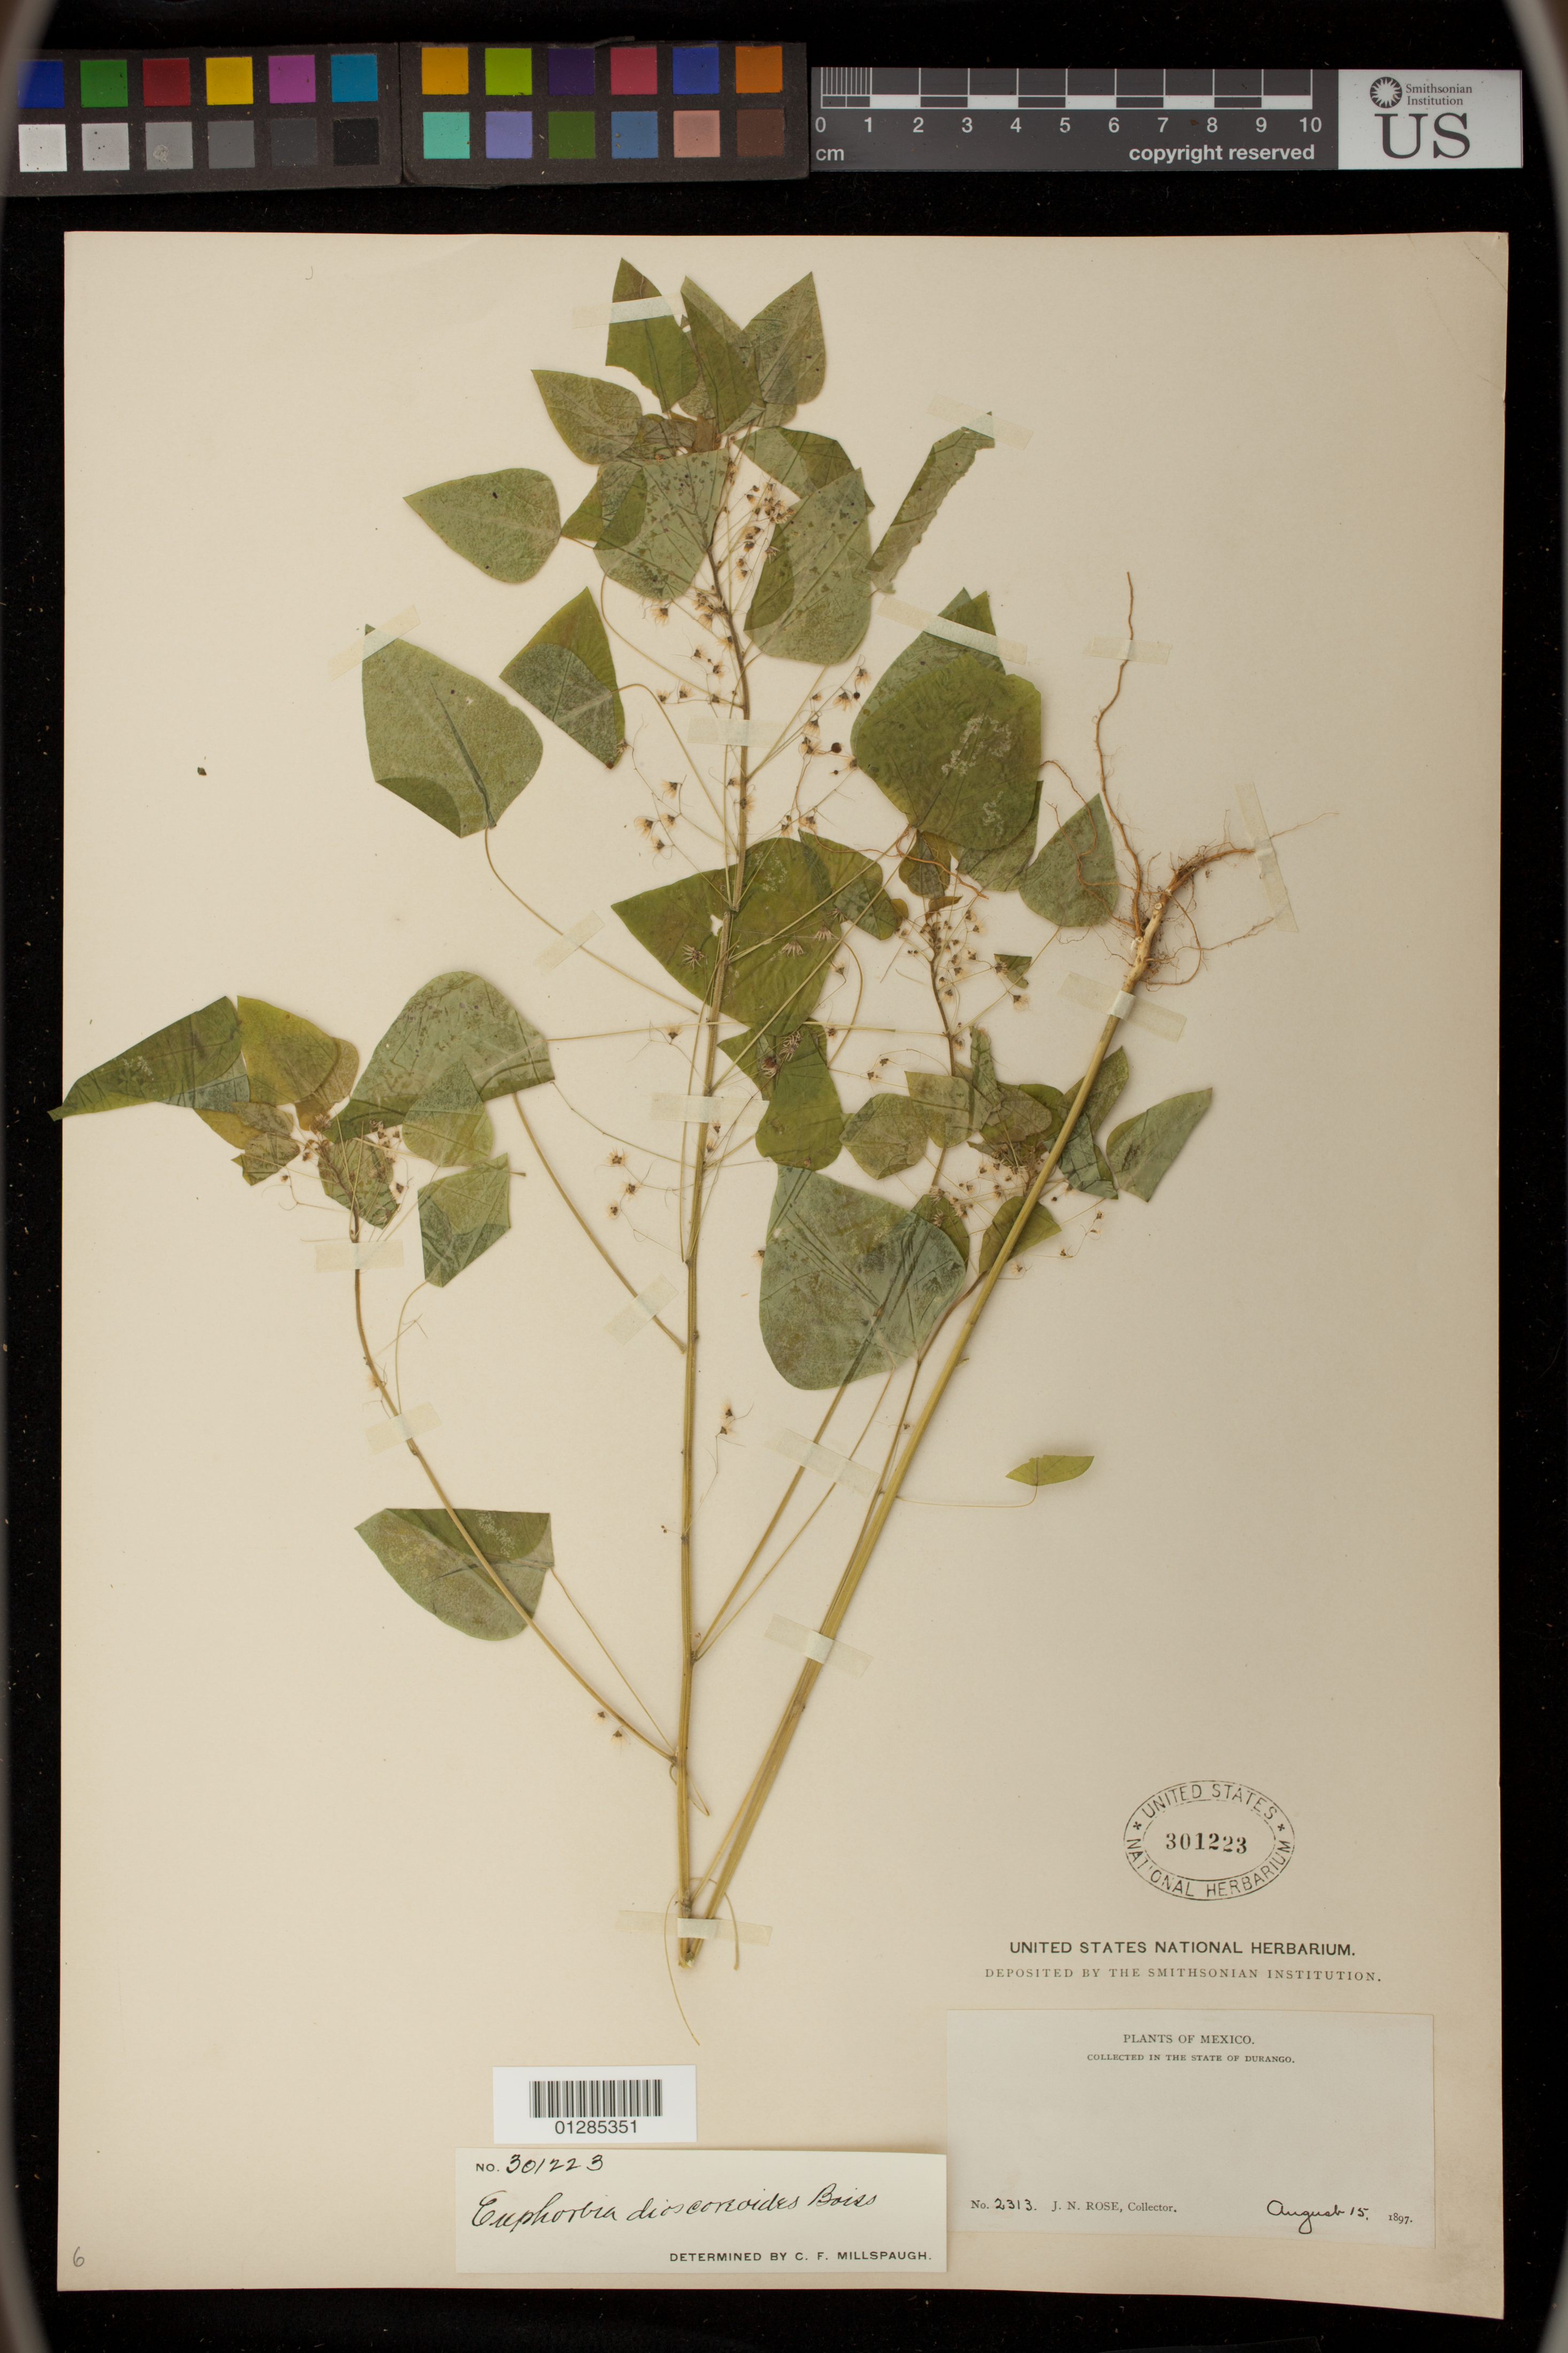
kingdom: Plantae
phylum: Tracheophyta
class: Magnoliopsida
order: Malpighiales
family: Euphorbiaceae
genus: Euphorbia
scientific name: Euphorbia dioscoreoides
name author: Boiss.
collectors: J. N. Rose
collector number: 2313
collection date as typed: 1897 Aug 15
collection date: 1897-08-15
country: Mexico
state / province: Durango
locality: Sierra Madre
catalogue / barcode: US 301223